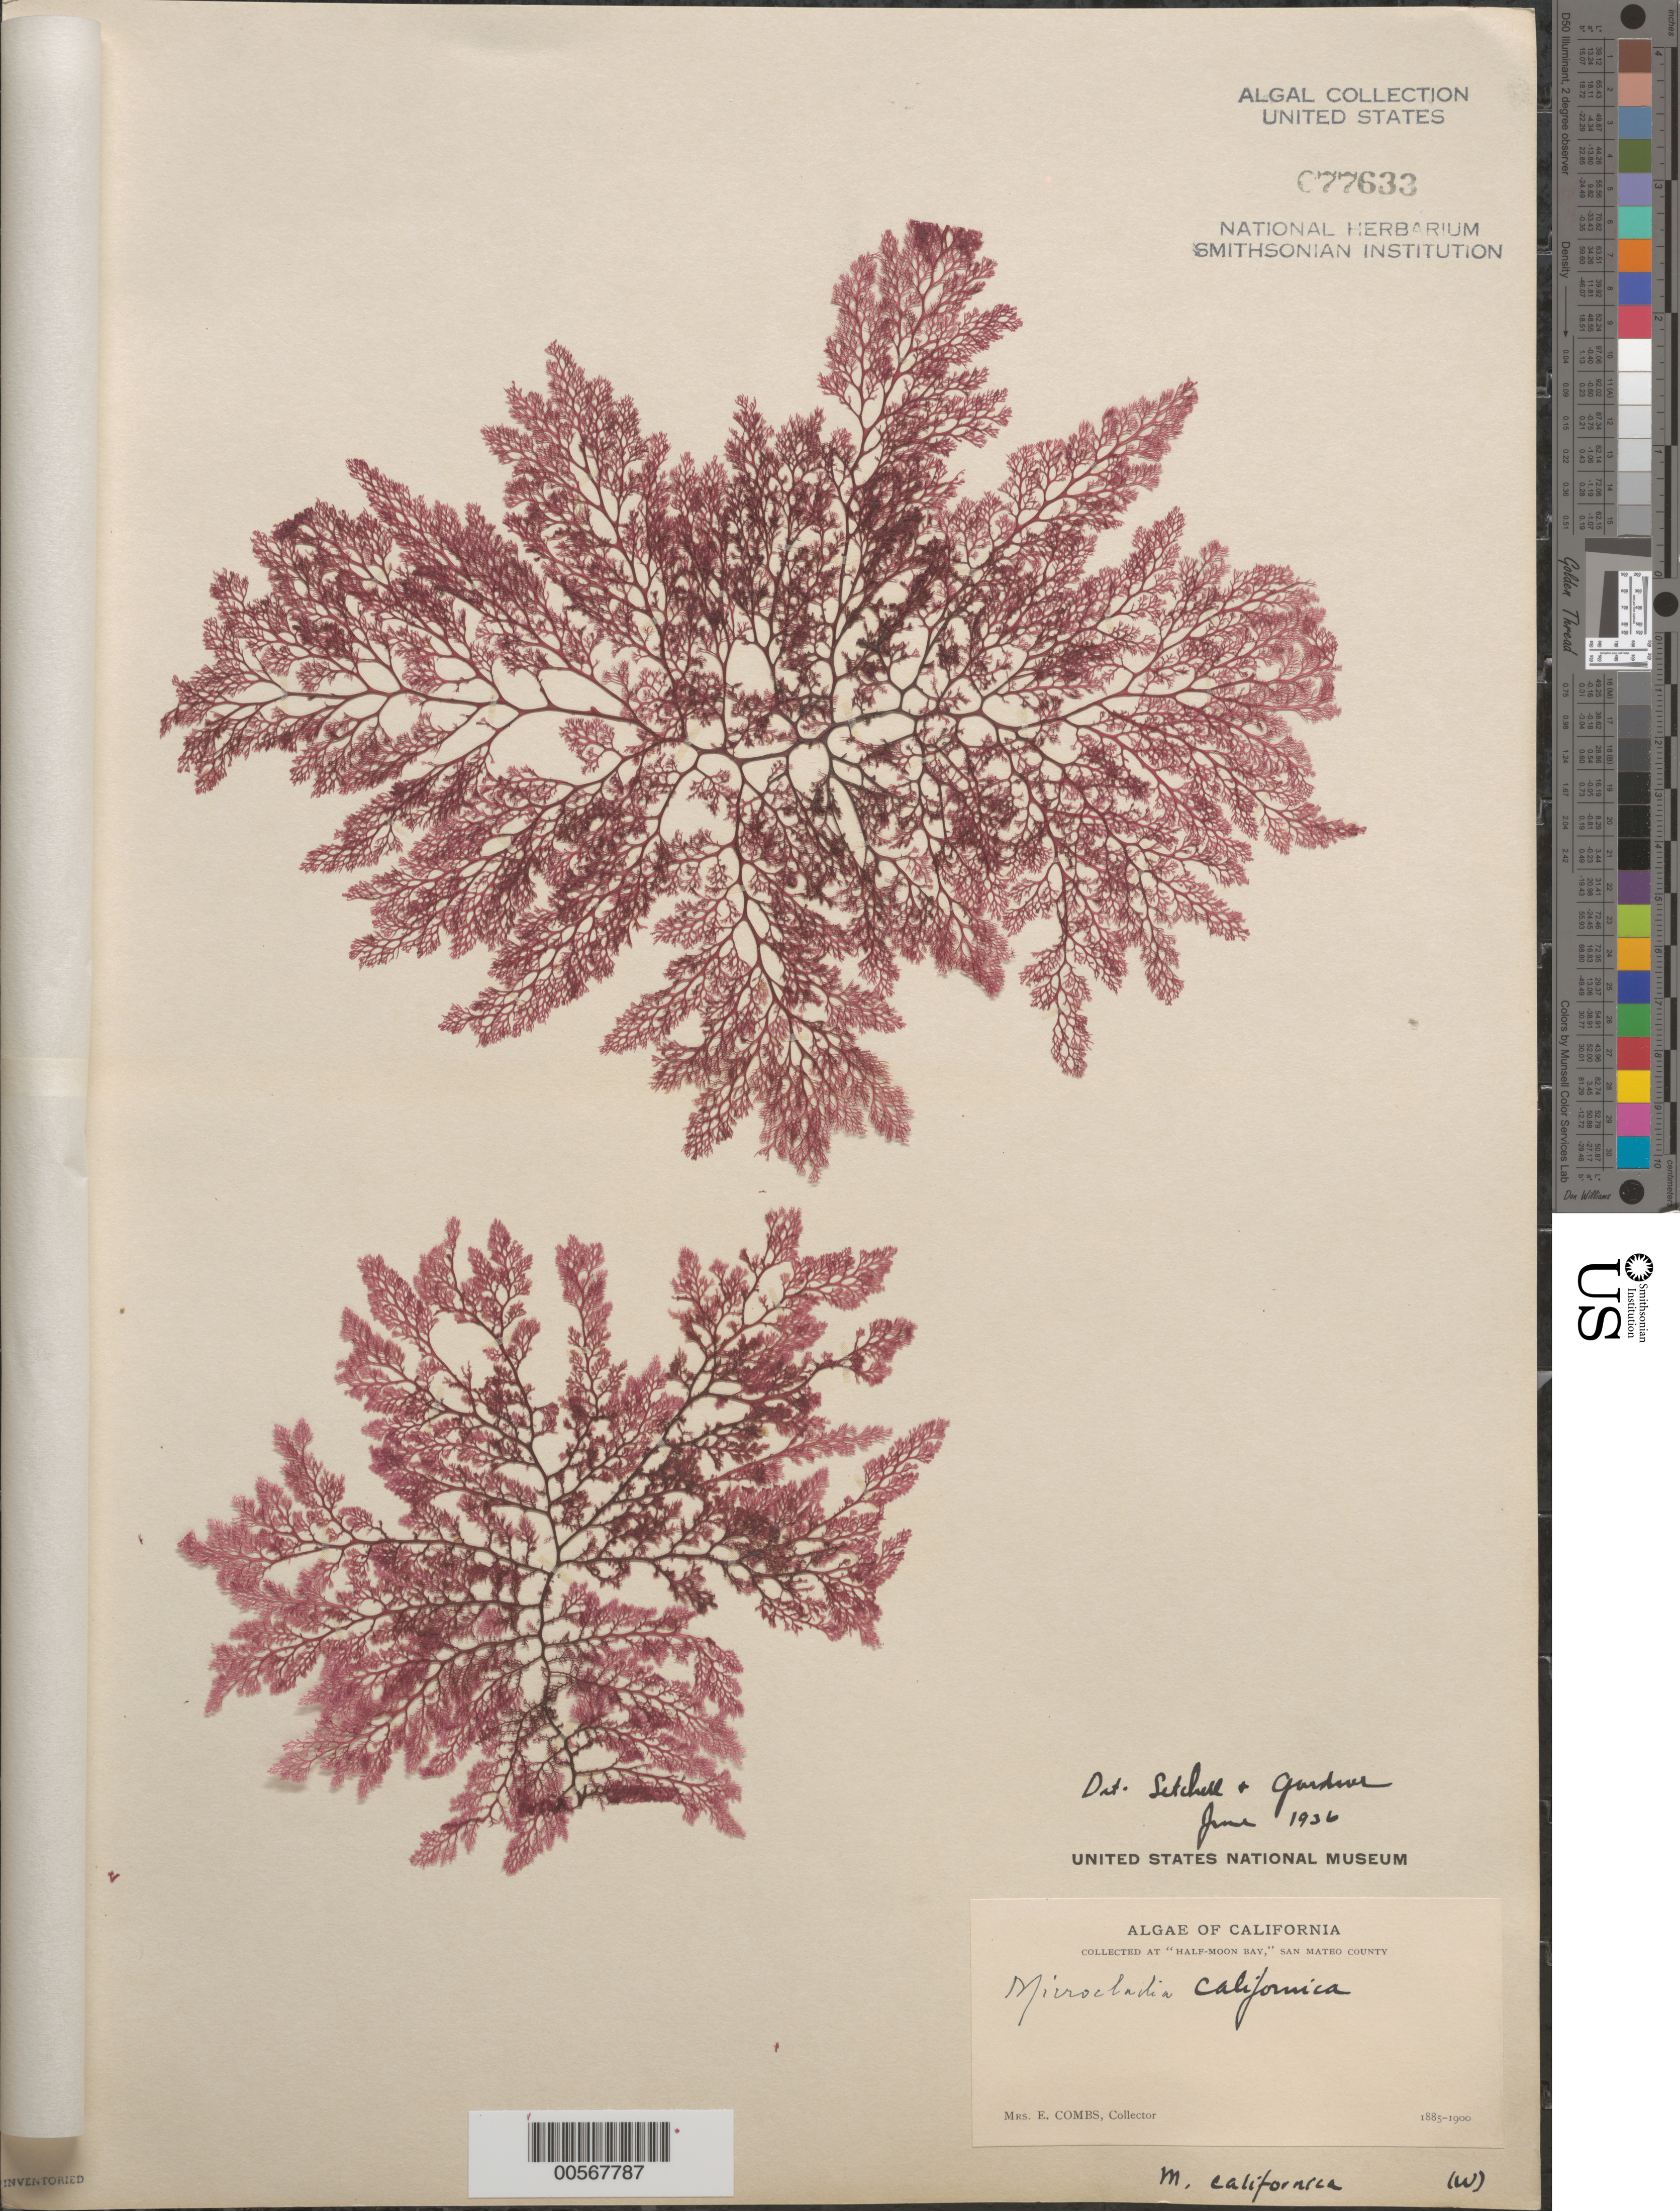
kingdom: Plantae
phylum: Rhodophyta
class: Florideophyceae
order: Ceramiales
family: Ceramiaceae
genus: Campylaephora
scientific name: Campylaephora californica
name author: (Farl.) T.O. Cho in T.O. Cho et al.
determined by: Algae name updating Project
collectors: Mrs. E. Combs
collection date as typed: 1885 to -- --- 1900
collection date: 1885/1900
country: United States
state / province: California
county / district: San Mateo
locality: Half Moon Bay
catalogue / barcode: US 77633